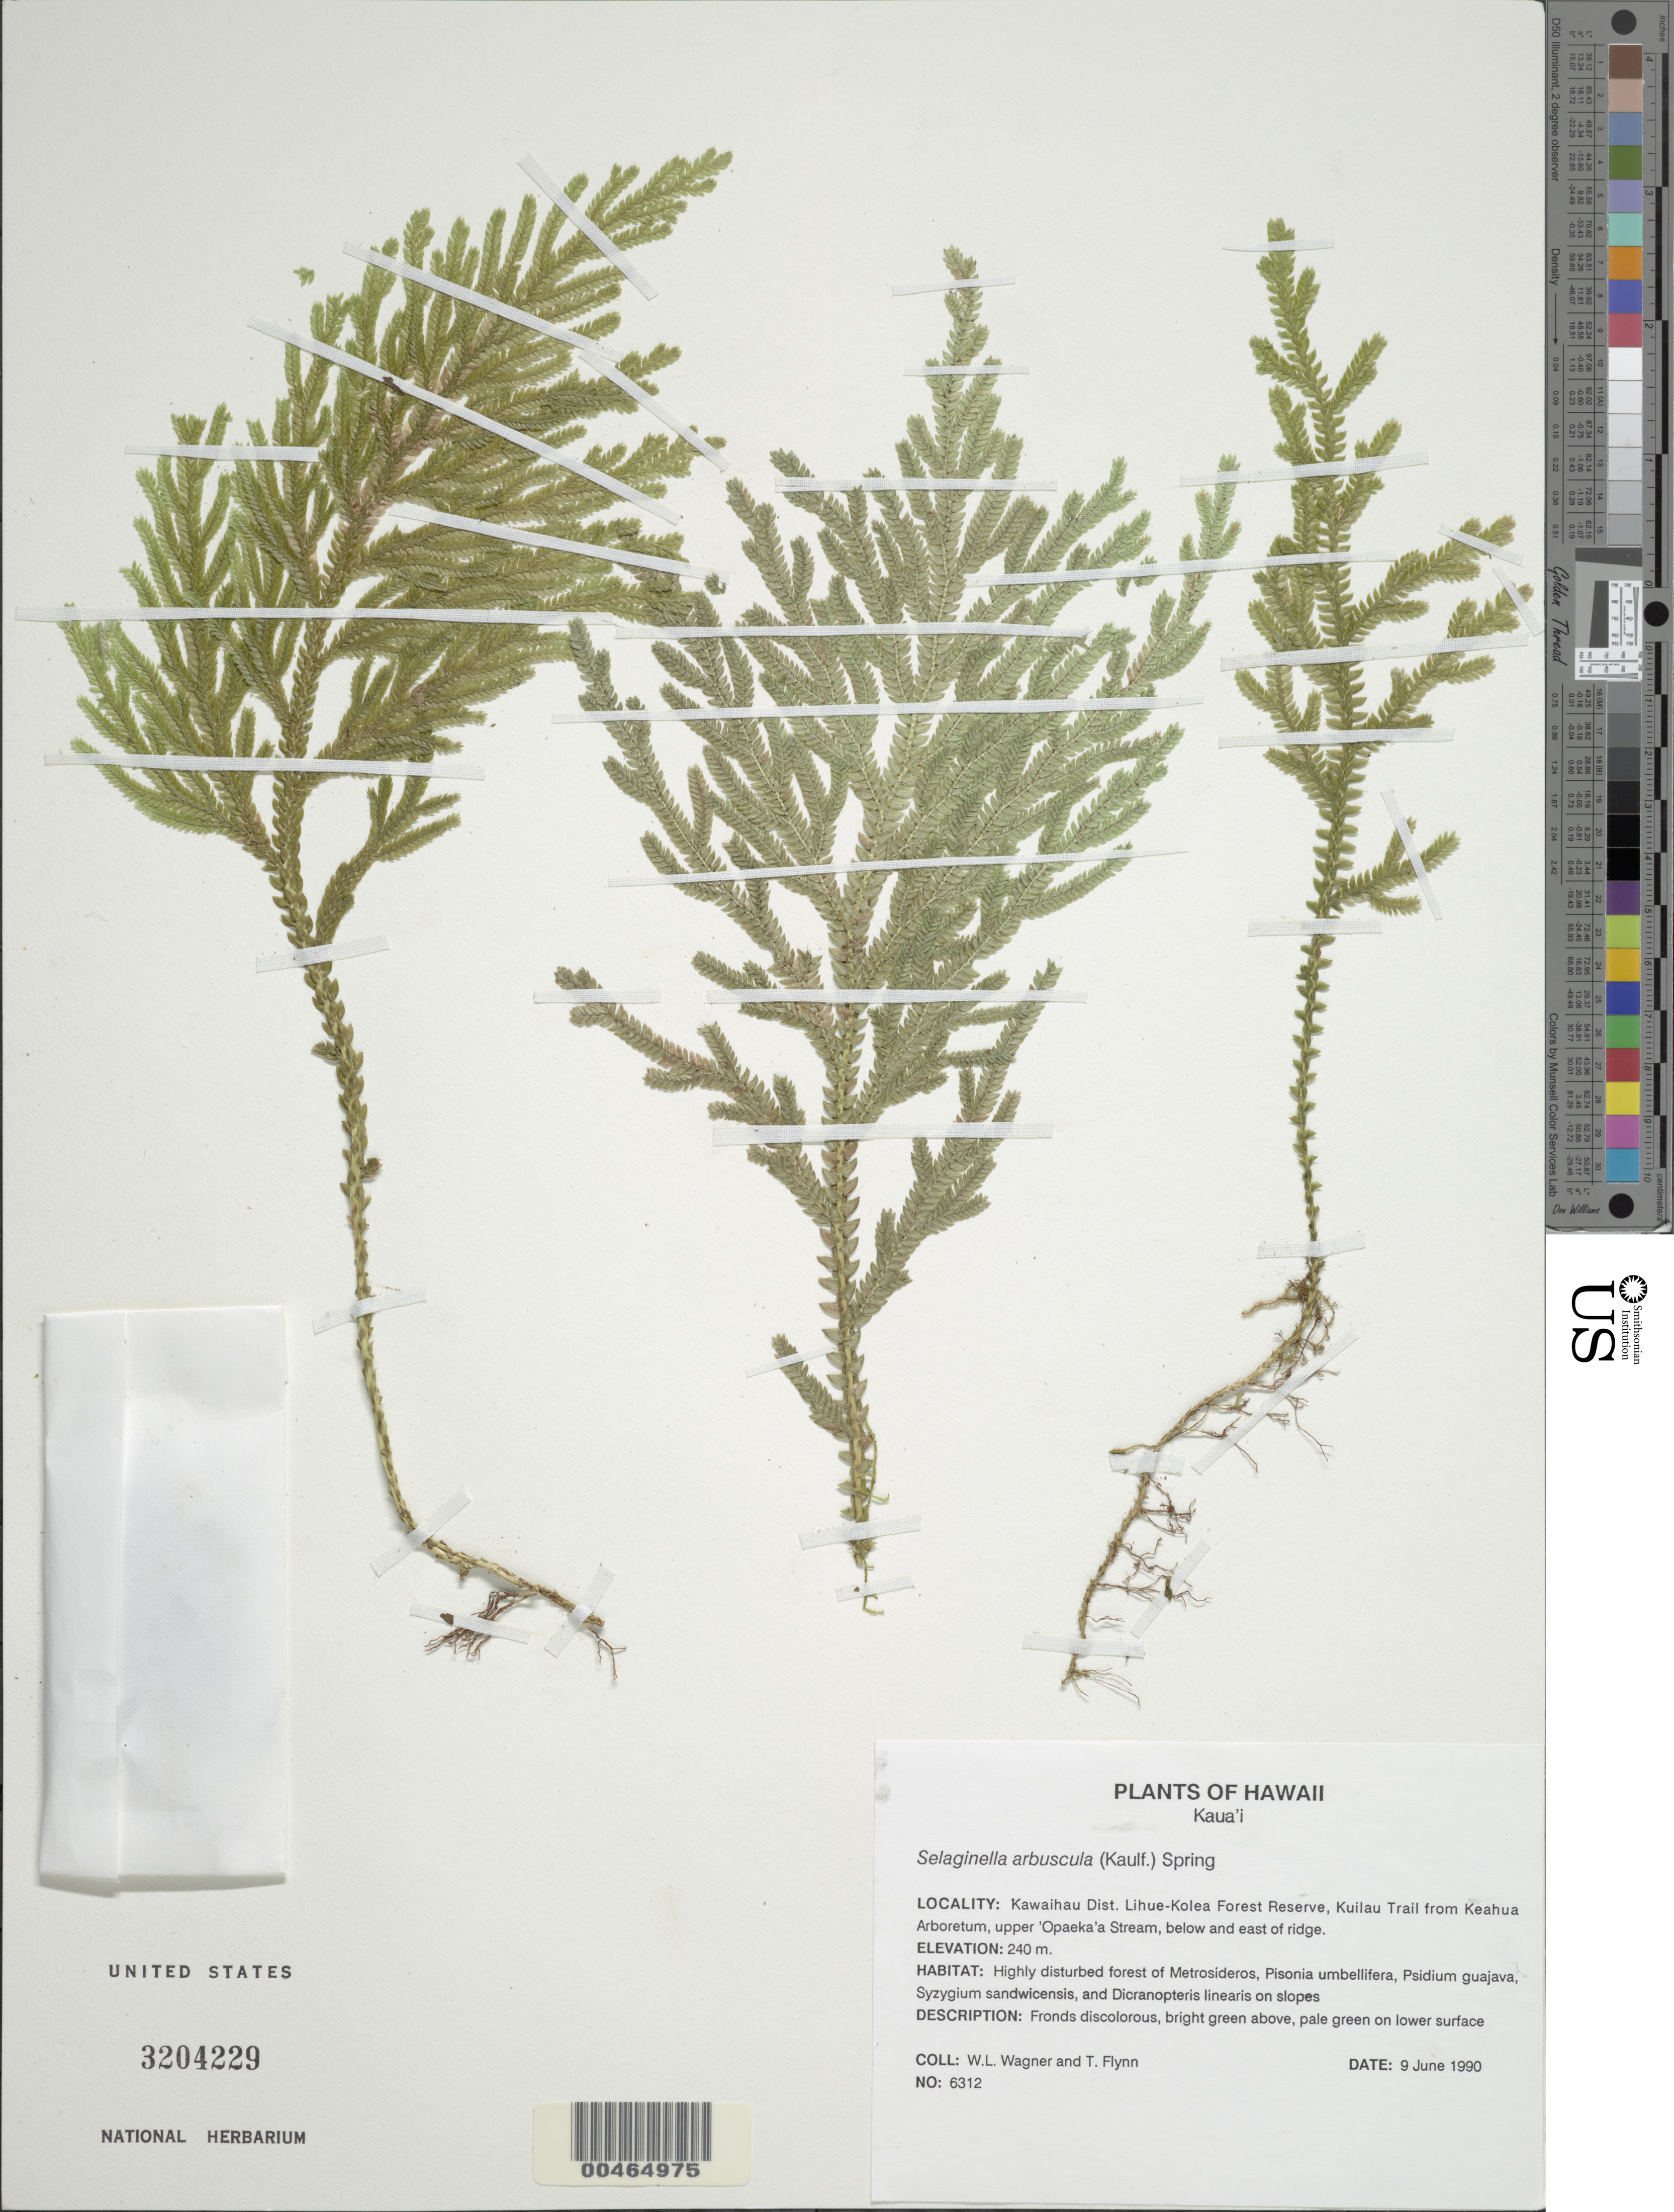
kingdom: Plantae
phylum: Tracheophyta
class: Lycopodiopsida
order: Selaginellales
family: Selaginellaceae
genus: Selaginella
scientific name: Selaginella arbuscula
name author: (Kualf.) Spring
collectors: W. L. Wagner & T. W. Flynn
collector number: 6312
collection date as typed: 9 Jun 1990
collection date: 1990-06-09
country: United States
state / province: Hawaii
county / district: Kauai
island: Kaua'i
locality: Kawaihau District, Lihue-Kolea Forest Reserve, Kuilau Trail from Keahua Arboretum, upper Opaeka'a Stream, Kauai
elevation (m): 240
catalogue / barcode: US 3204229